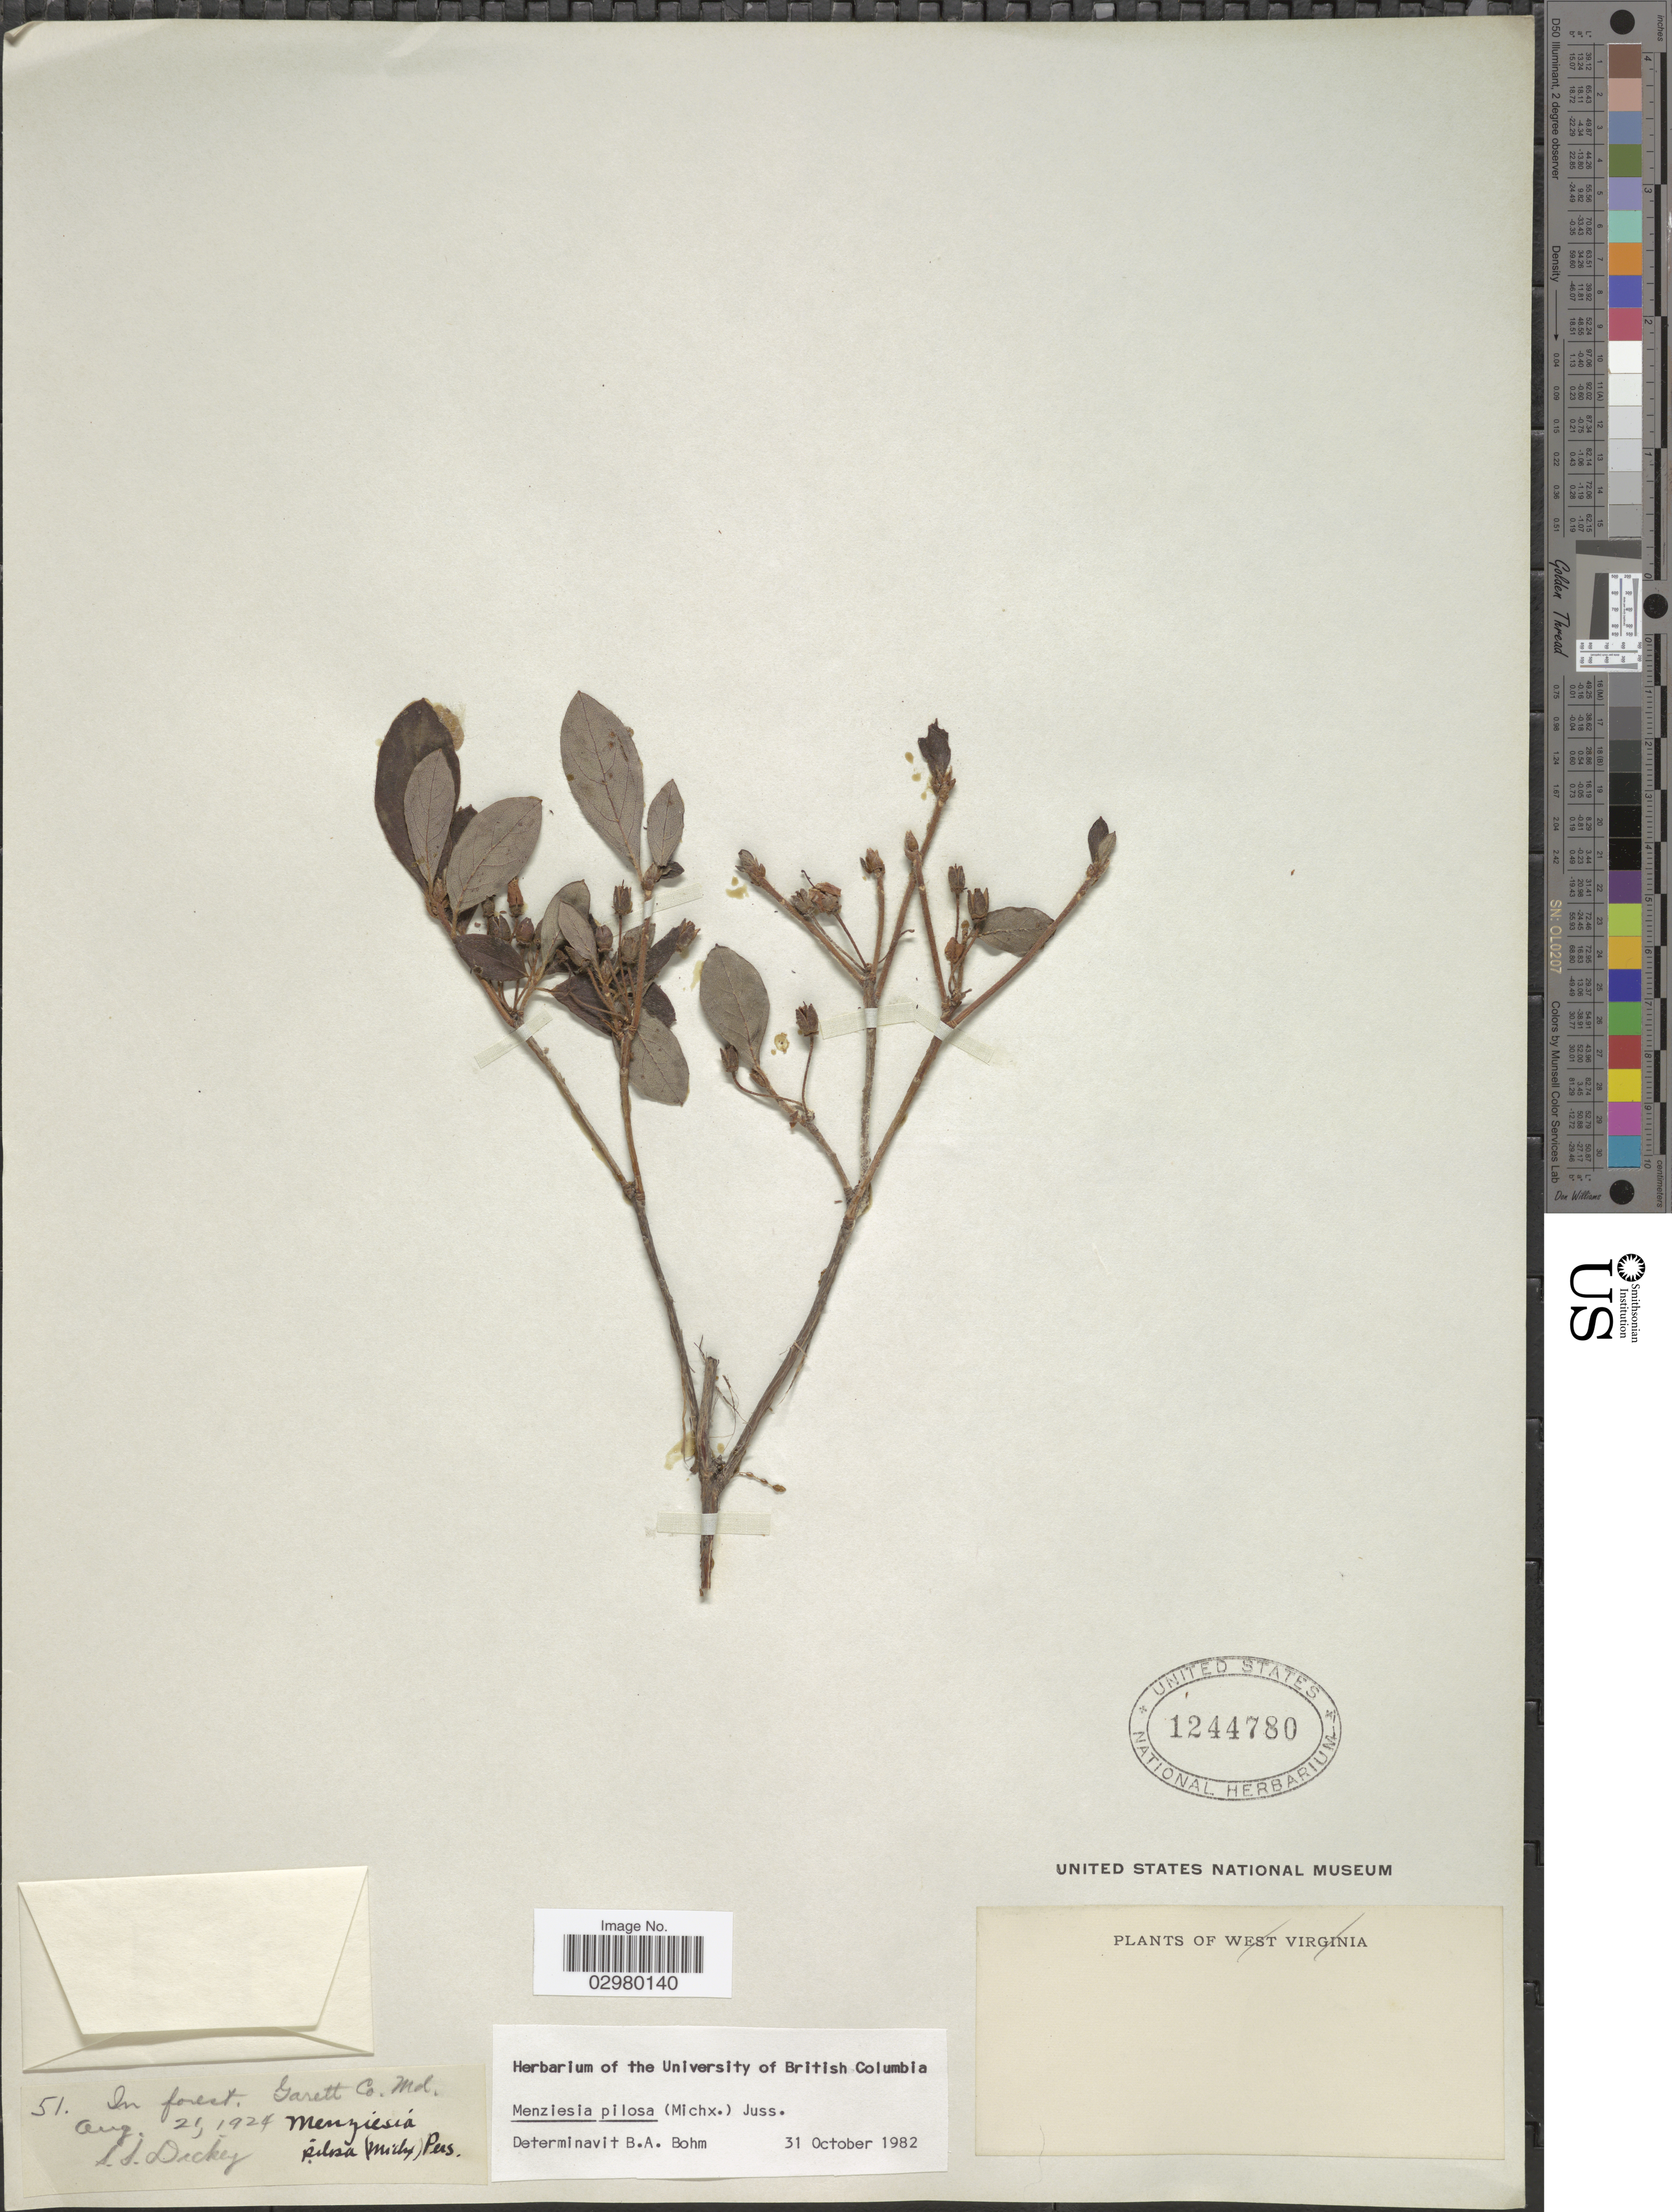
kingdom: Plantae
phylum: Tracheophyta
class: Magnoliopsida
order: Ericales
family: Ericaceae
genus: Menziesia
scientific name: Menziesia pilosa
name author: (Michx.) Juss.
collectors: S. Dickey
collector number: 51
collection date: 1924-08-21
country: United States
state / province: Maryland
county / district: Garrett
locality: Garett Co.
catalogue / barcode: US 1244780